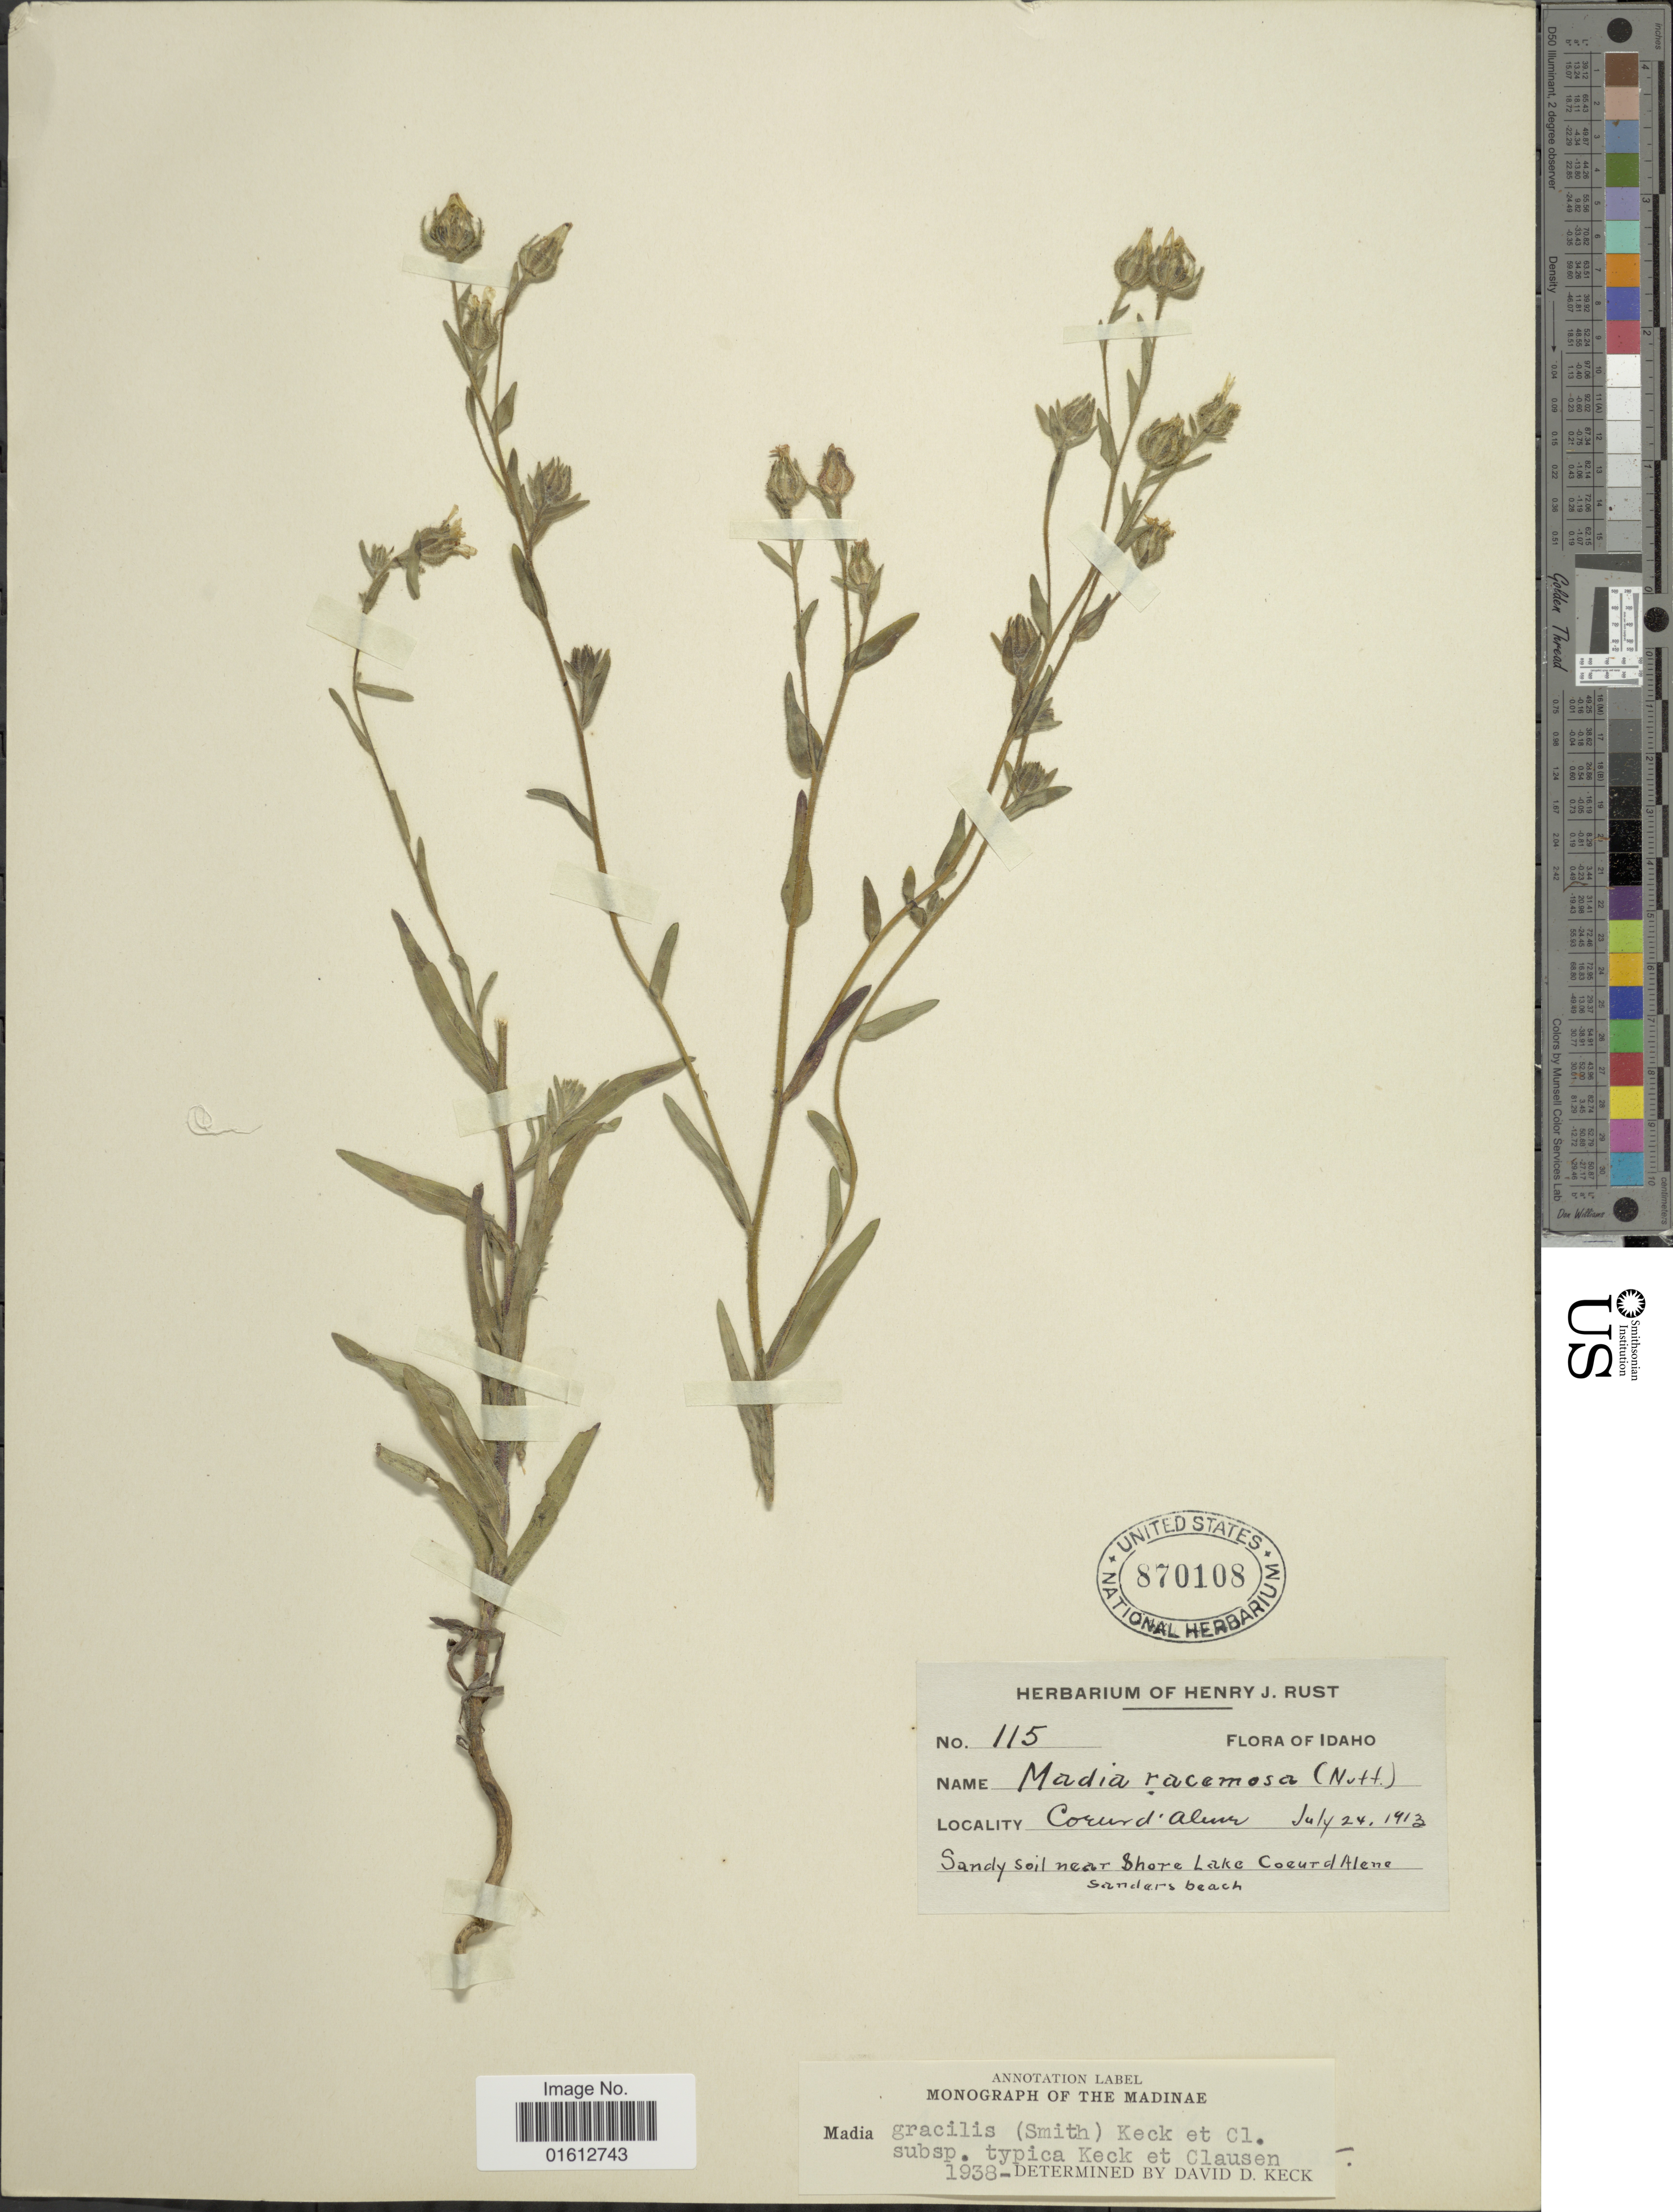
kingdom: Plantae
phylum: Tracheophyta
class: Magnoliopsida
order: Asterales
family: Asteraceae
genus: Madia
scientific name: Madia gracilis subsp. gracilis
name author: (Sm.) D.D. Keck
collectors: ex herb. Henry J. Rust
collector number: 115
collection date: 1913-07-24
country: United States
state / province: Idaho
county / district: Kootenai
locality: Coeur d'Alene. Sandy soil near Shore Lake Coeur d'Alene, Sanders beach.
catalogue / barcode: US 870108